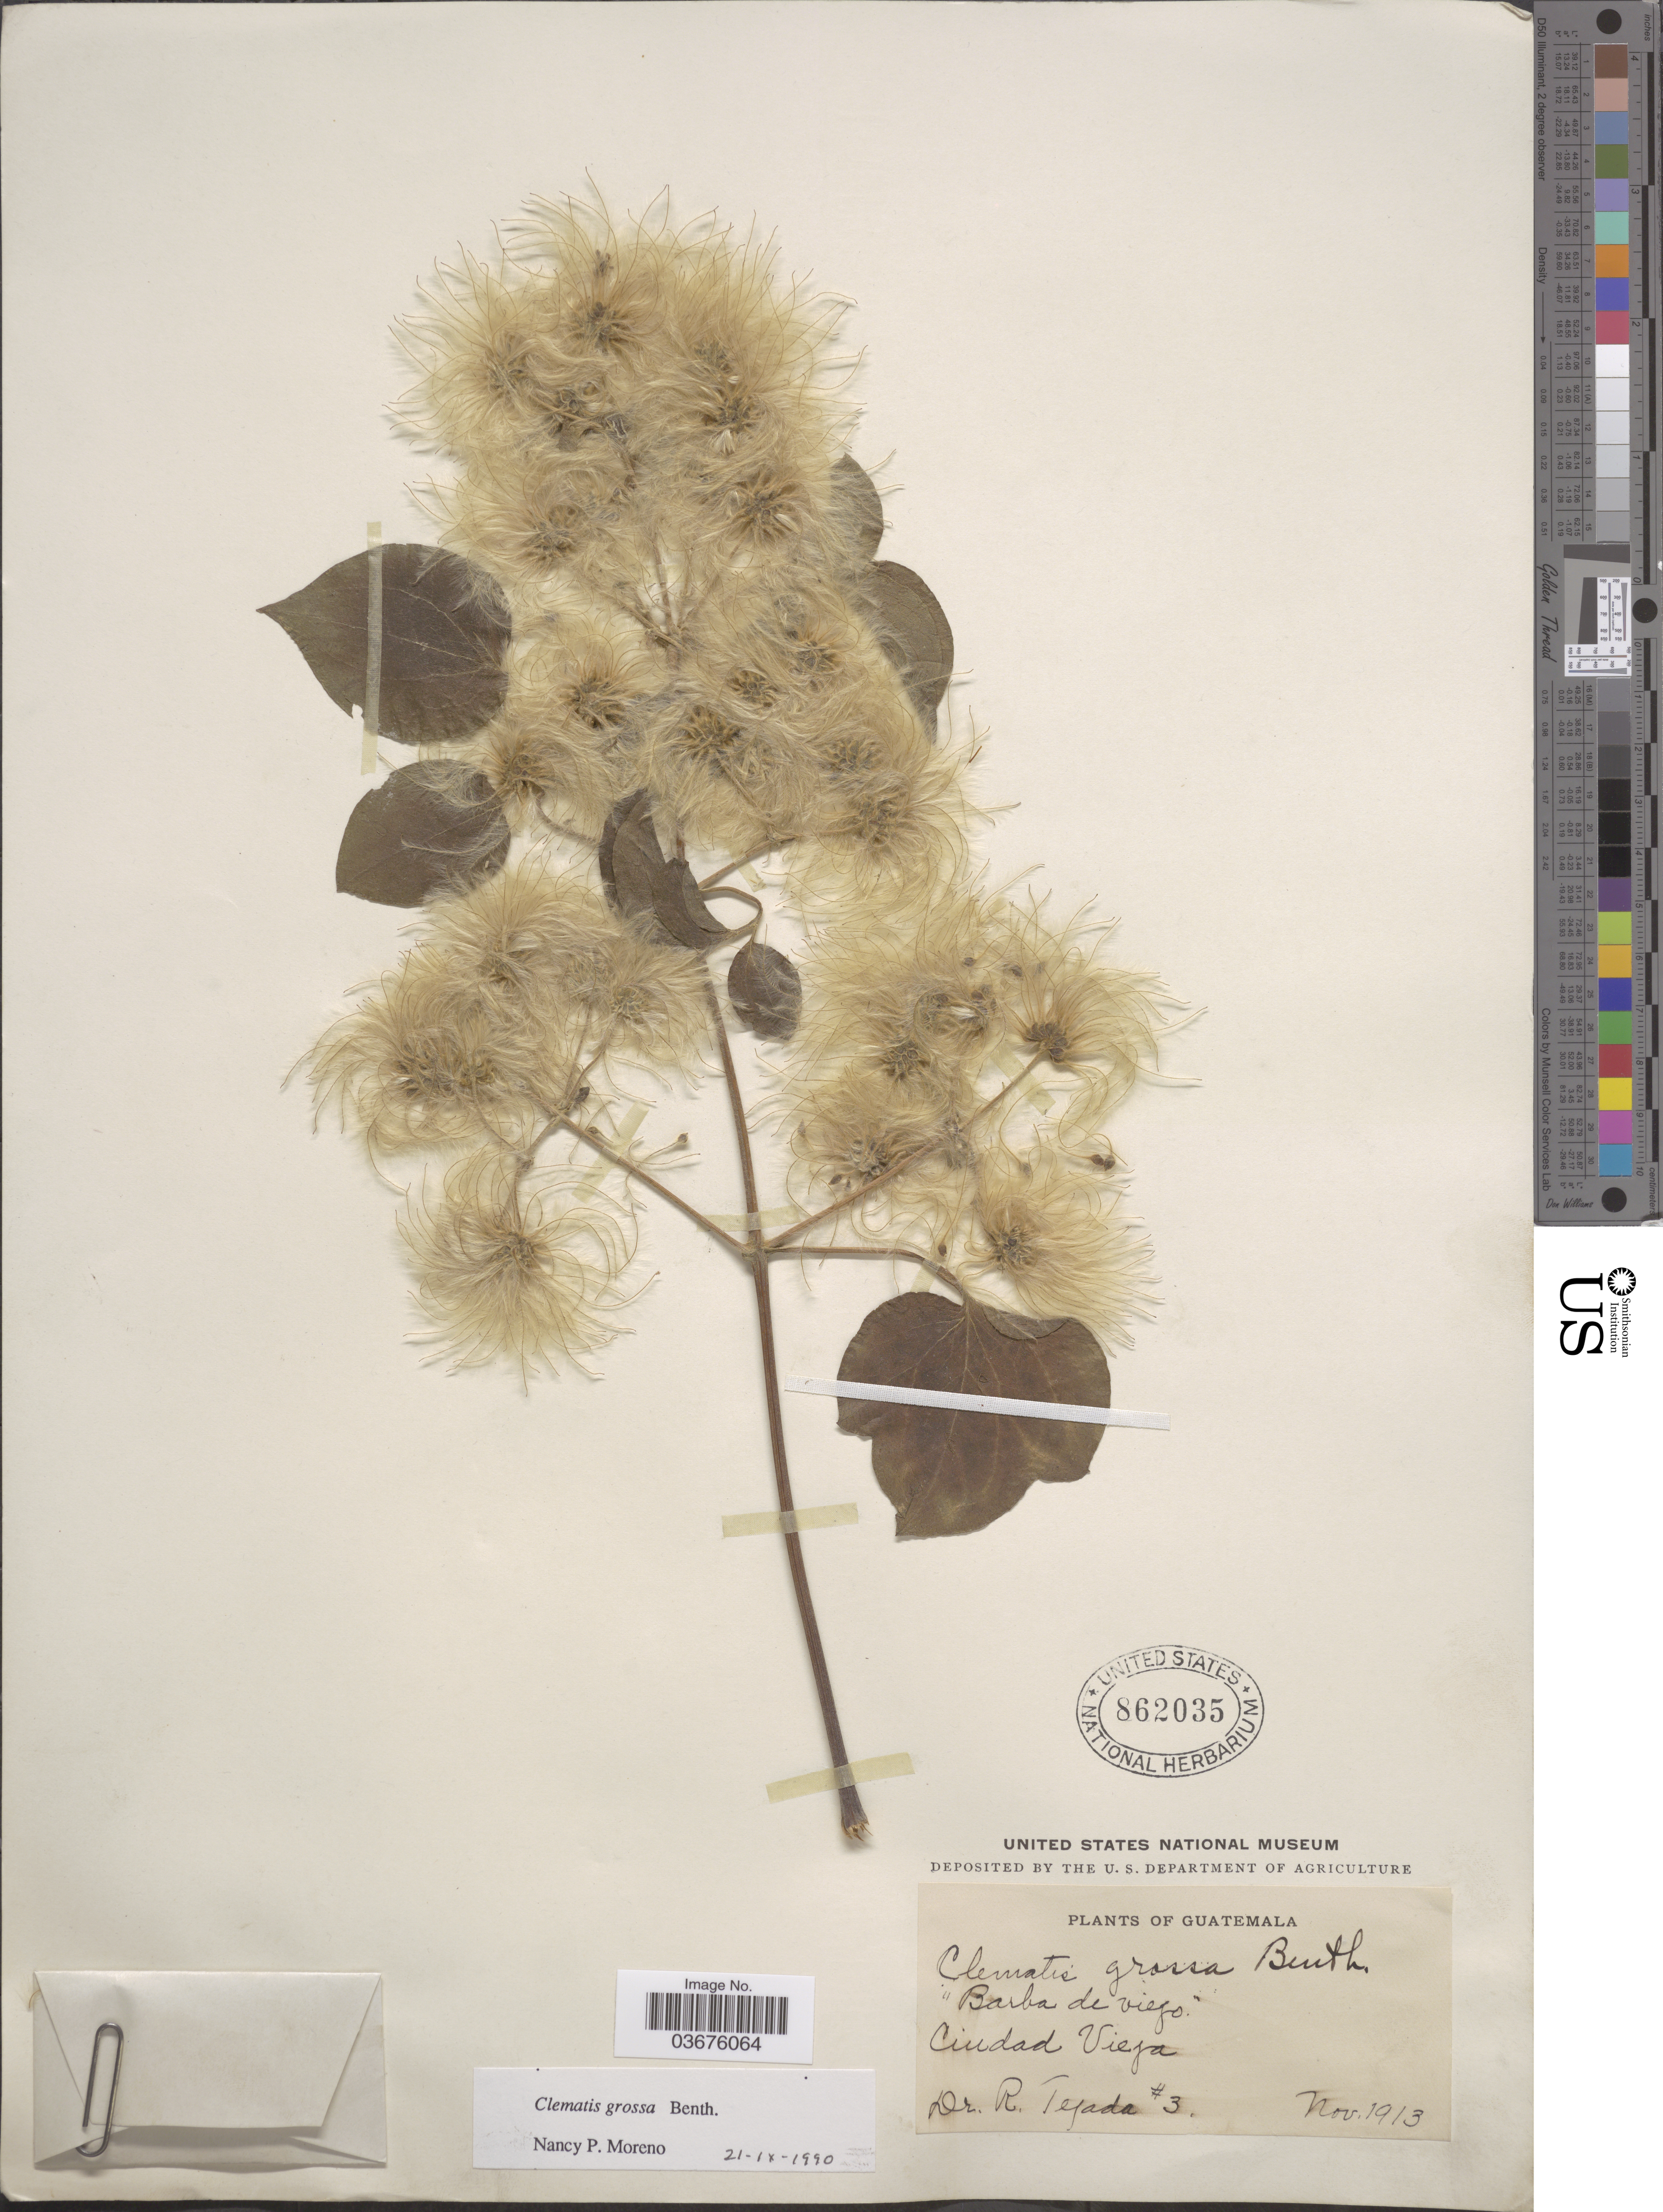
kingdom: Plantae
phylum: Tracheophyta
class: Magnoliopsida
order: Ranunculales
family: Ranunculaceae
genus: Clematis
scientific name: Clematis grossa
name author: Benth.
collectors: R. Tejada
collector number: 3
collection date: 1913-11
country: Guatemala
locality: Ciudad Vieja.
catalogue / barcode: US 862035